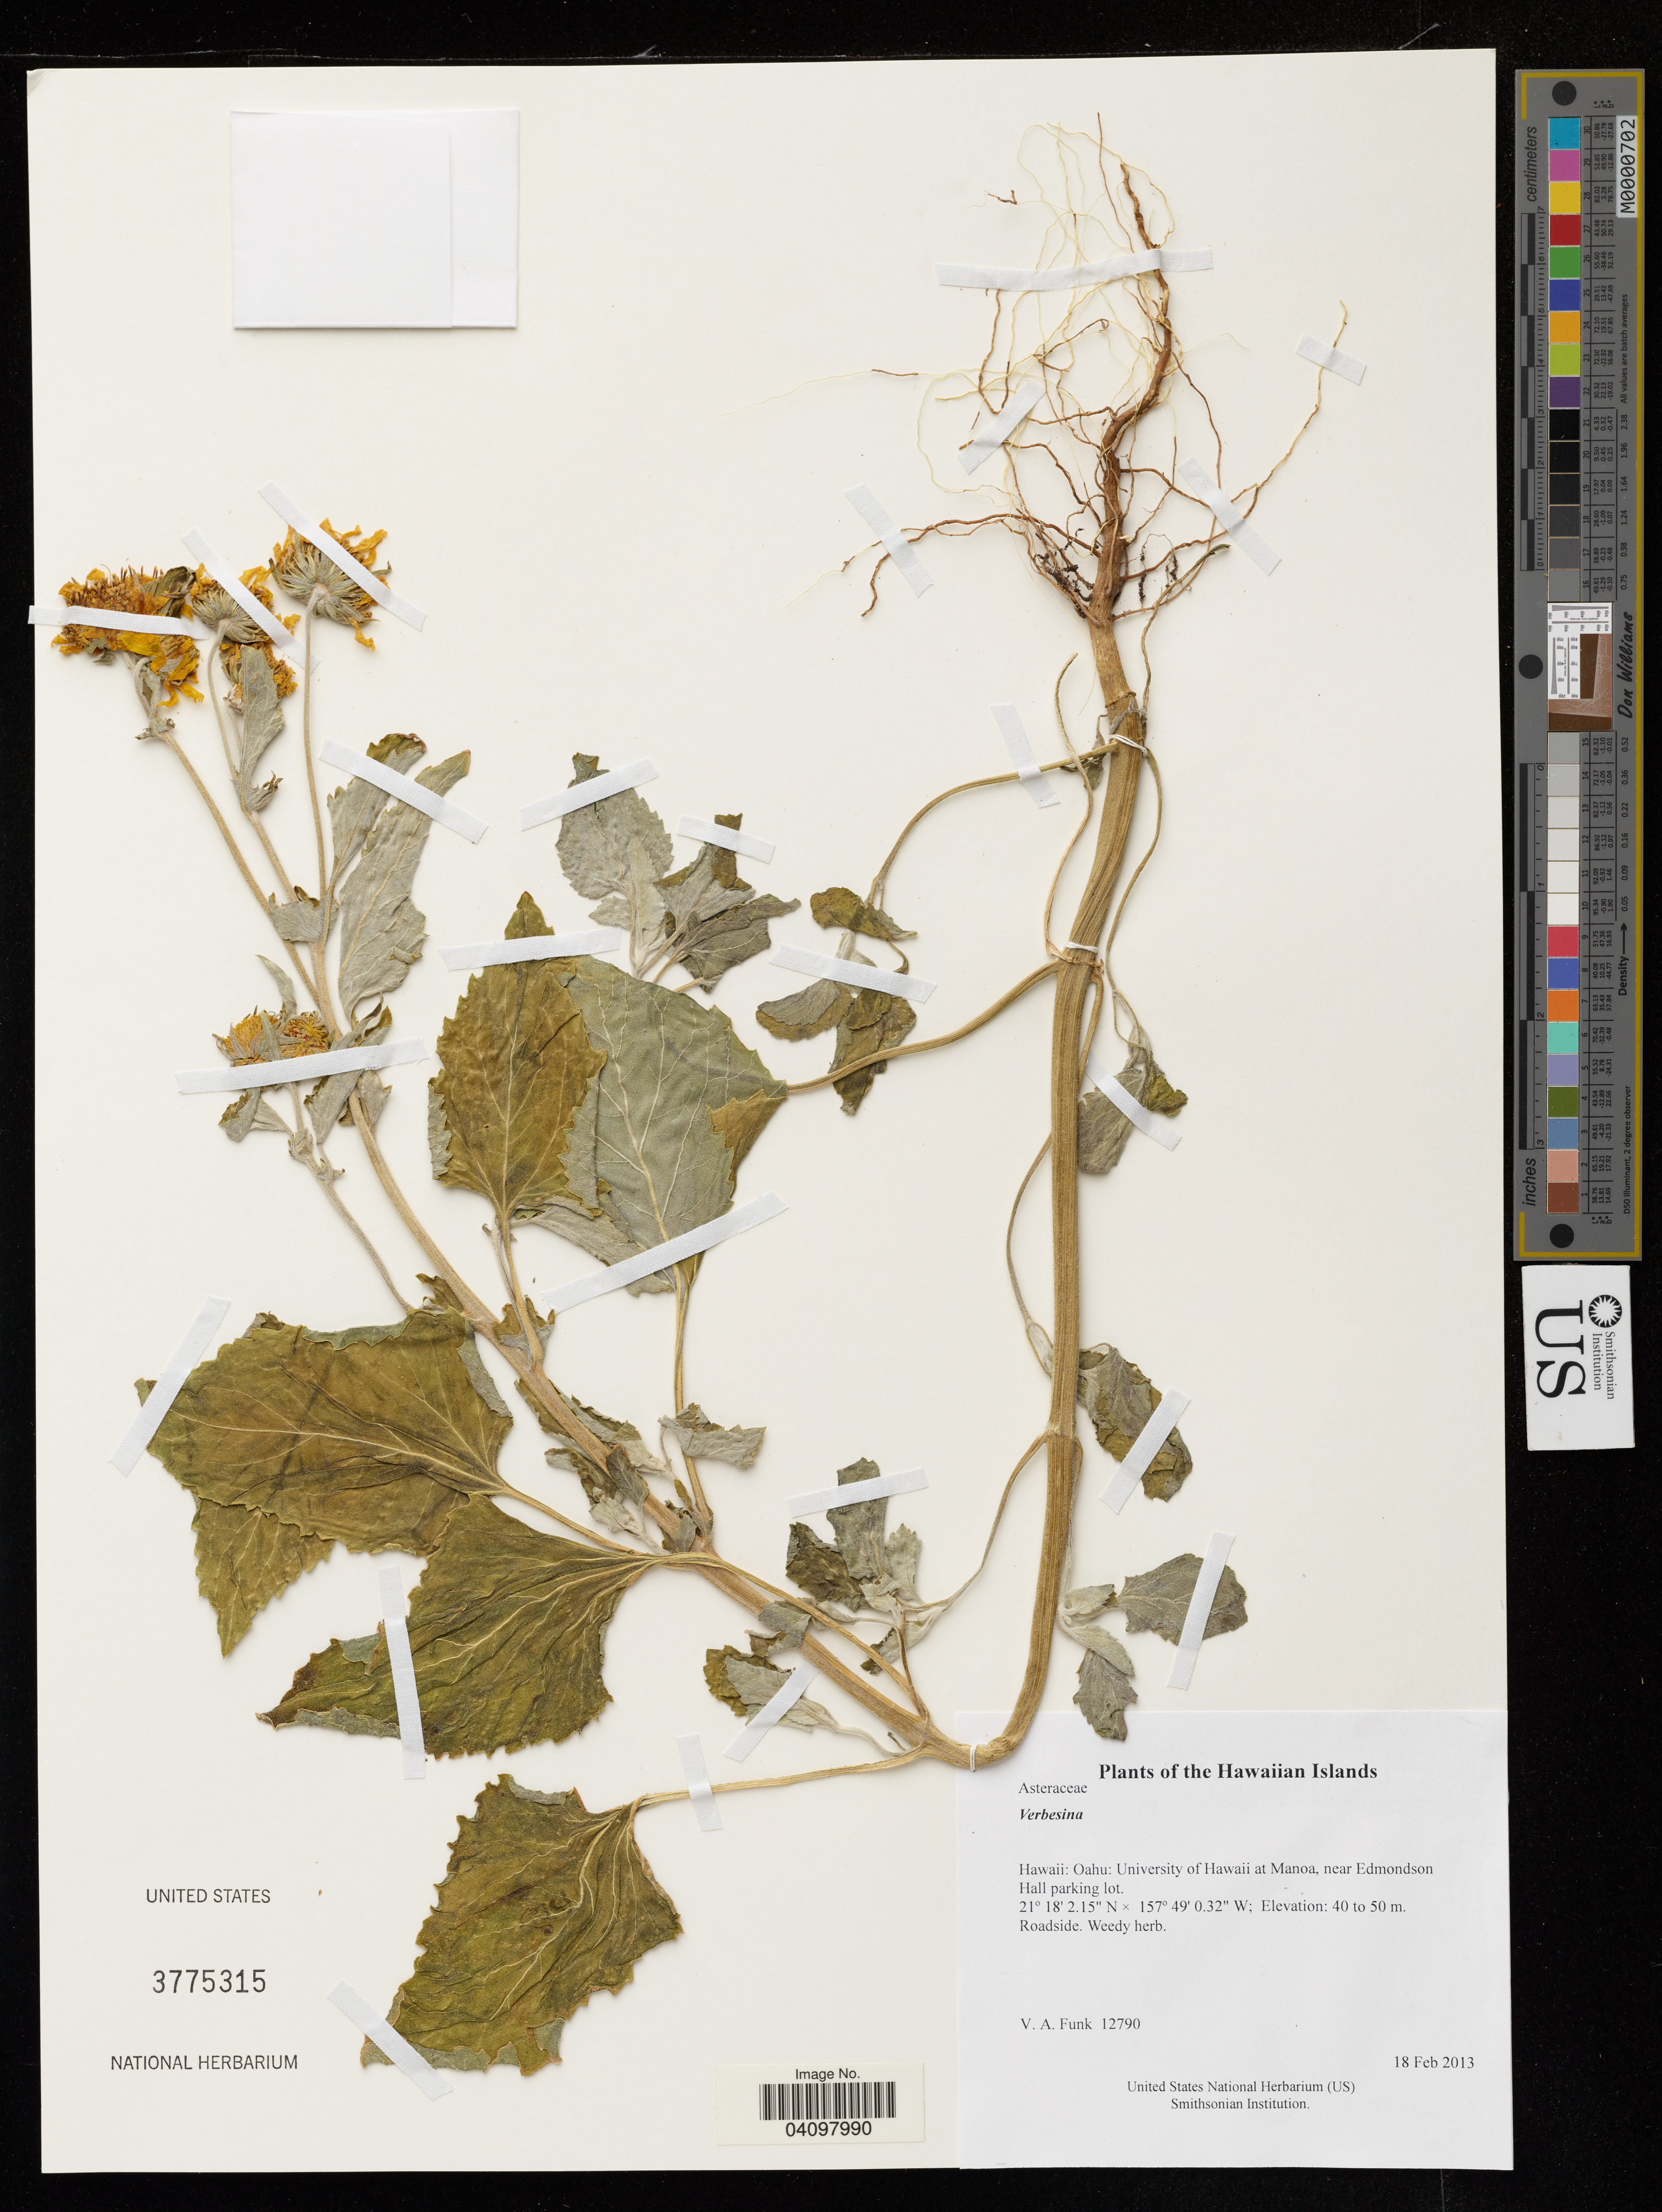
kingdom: Plantae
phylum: Tracheophyta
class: Magnoliopsida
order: Asterales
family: Asteraceae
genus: Verbesina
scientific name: Verbesina sp.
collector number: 12790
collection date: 2013-02-18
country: United States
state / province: Hawaii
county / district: Honolulu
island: Oahu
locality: University of Hawaii at Manoa, near Edmondson Hall parking lot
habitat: Roadside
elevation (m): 40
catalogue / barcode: US 3775315